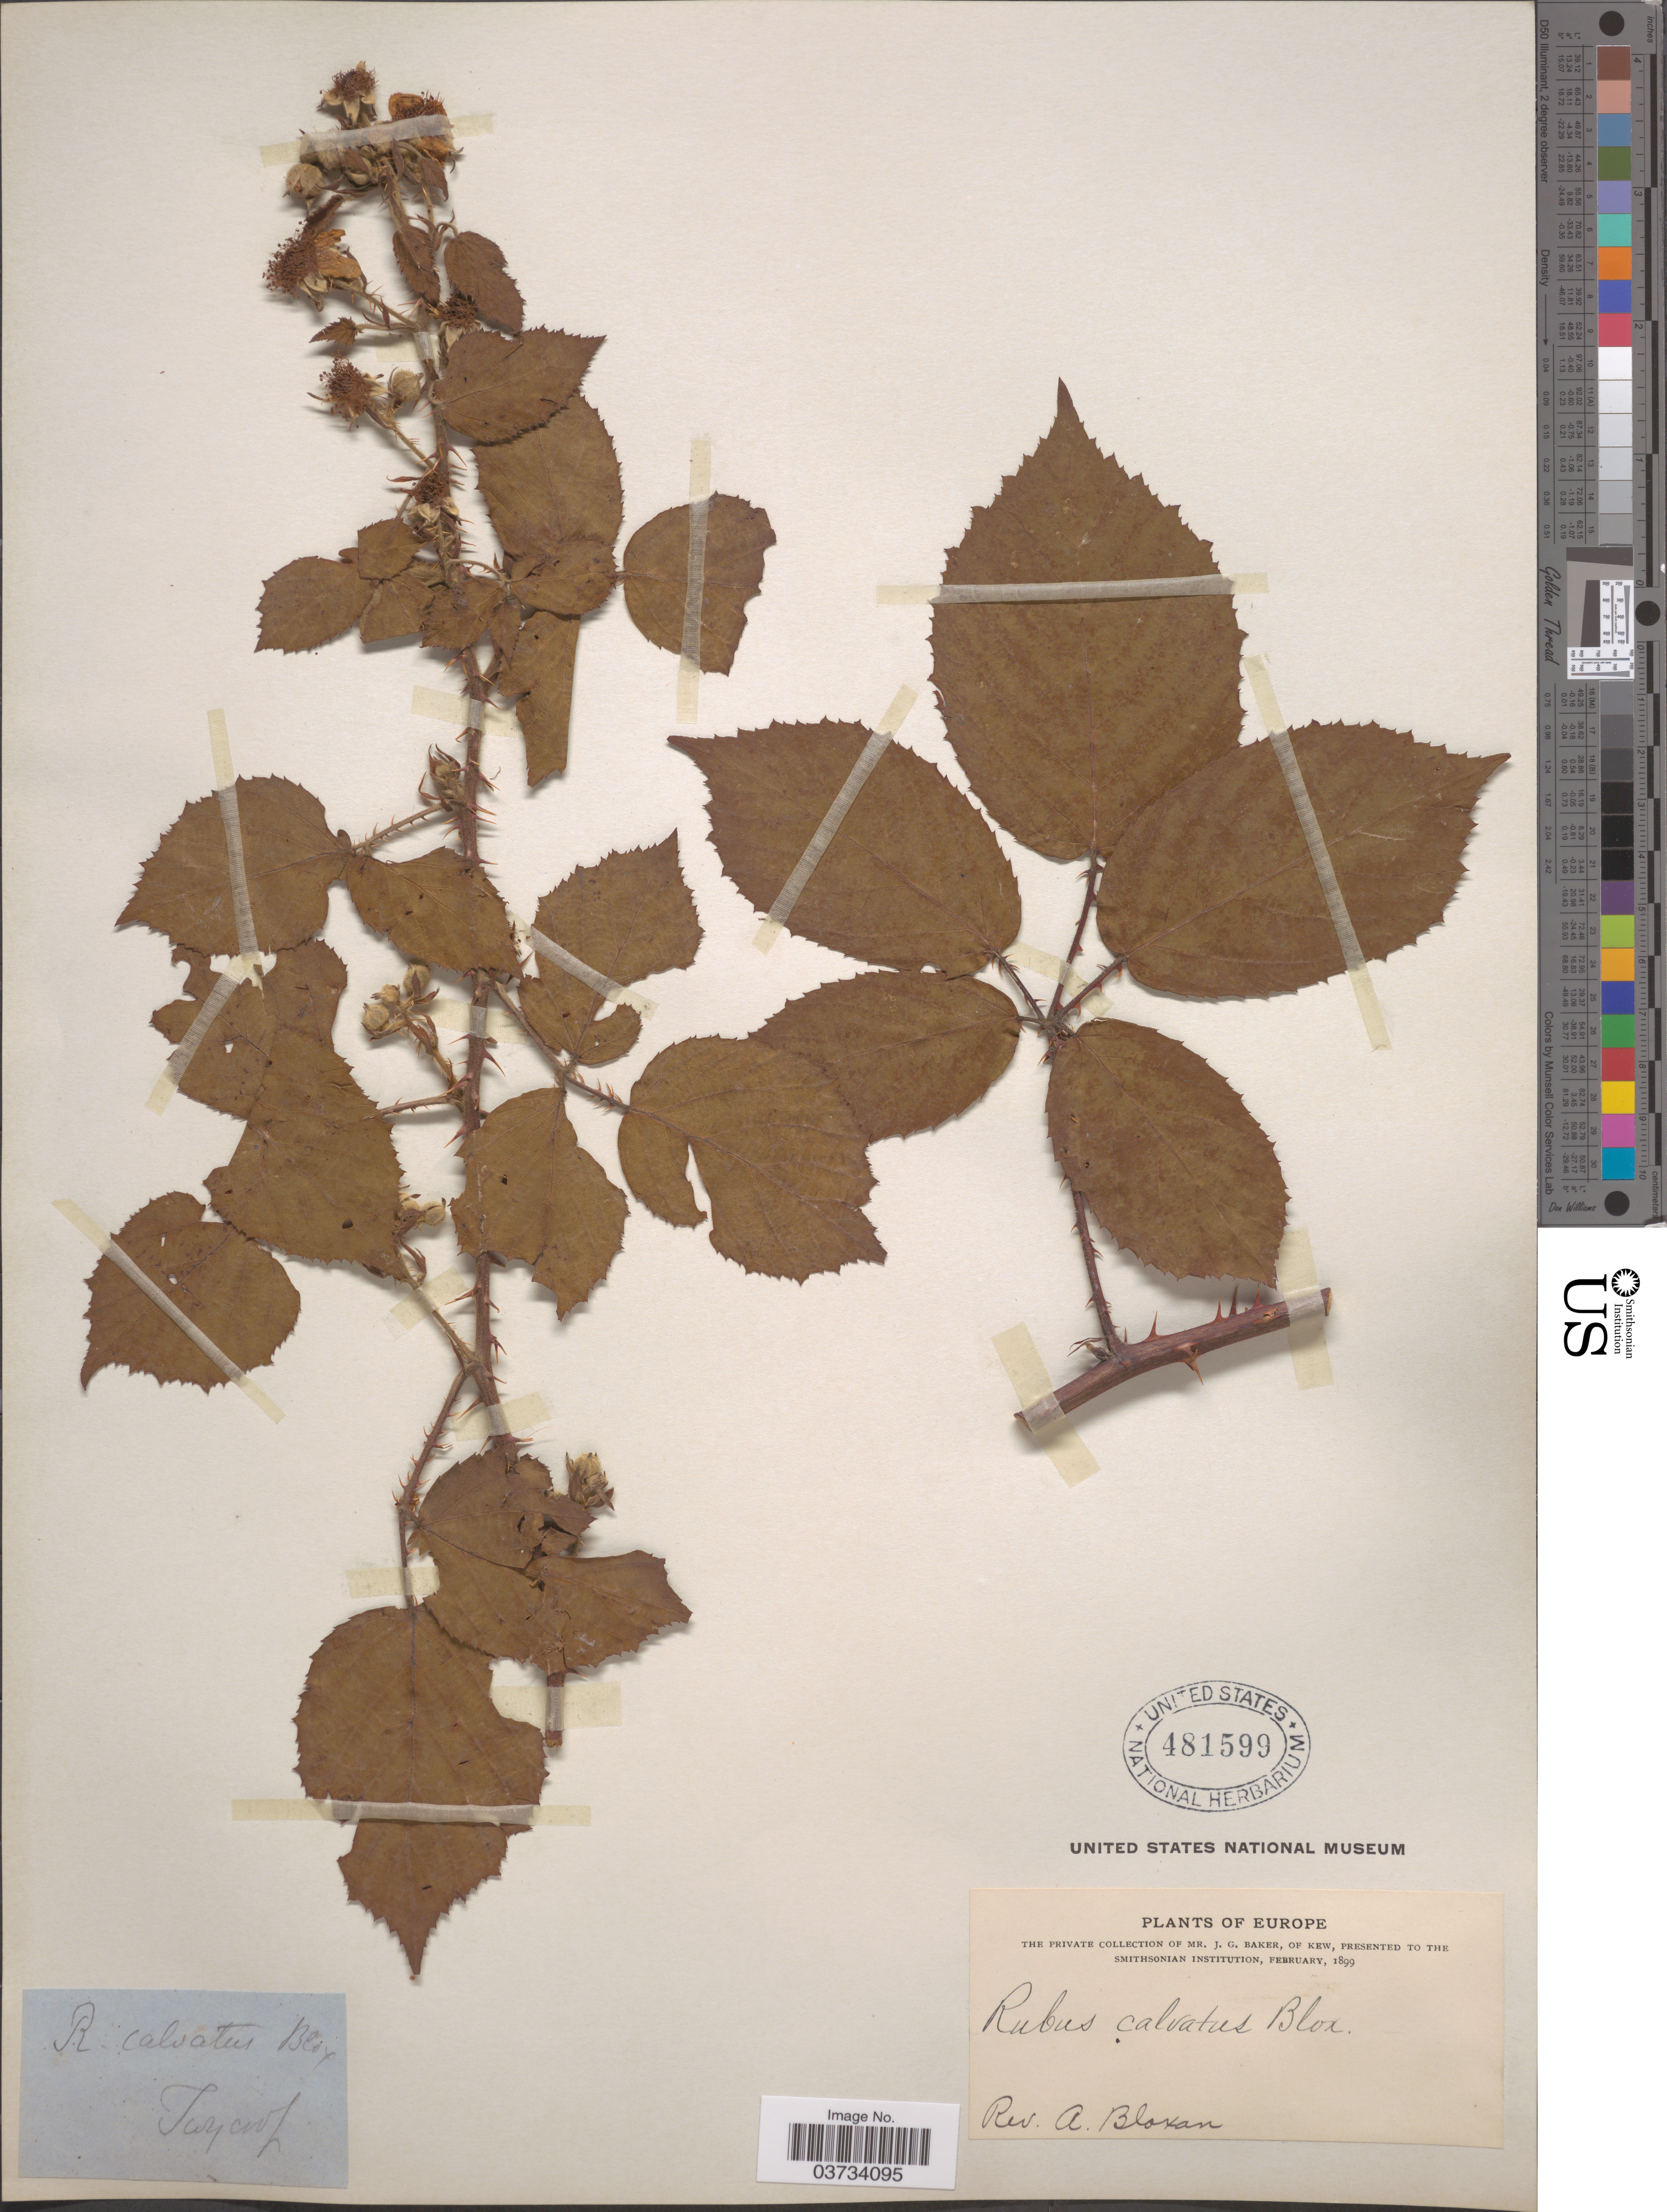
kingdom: Plantae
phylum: Tracheophyta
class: Magnoliopsida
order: Rosales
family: Rosaceae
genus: Rubus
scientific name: Rubus calvatus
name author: Lees ex A. Bloxam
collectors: A. Bloxam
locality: Europe. Tarcool [interpreted] [unsure placement].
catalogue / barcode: US 481599